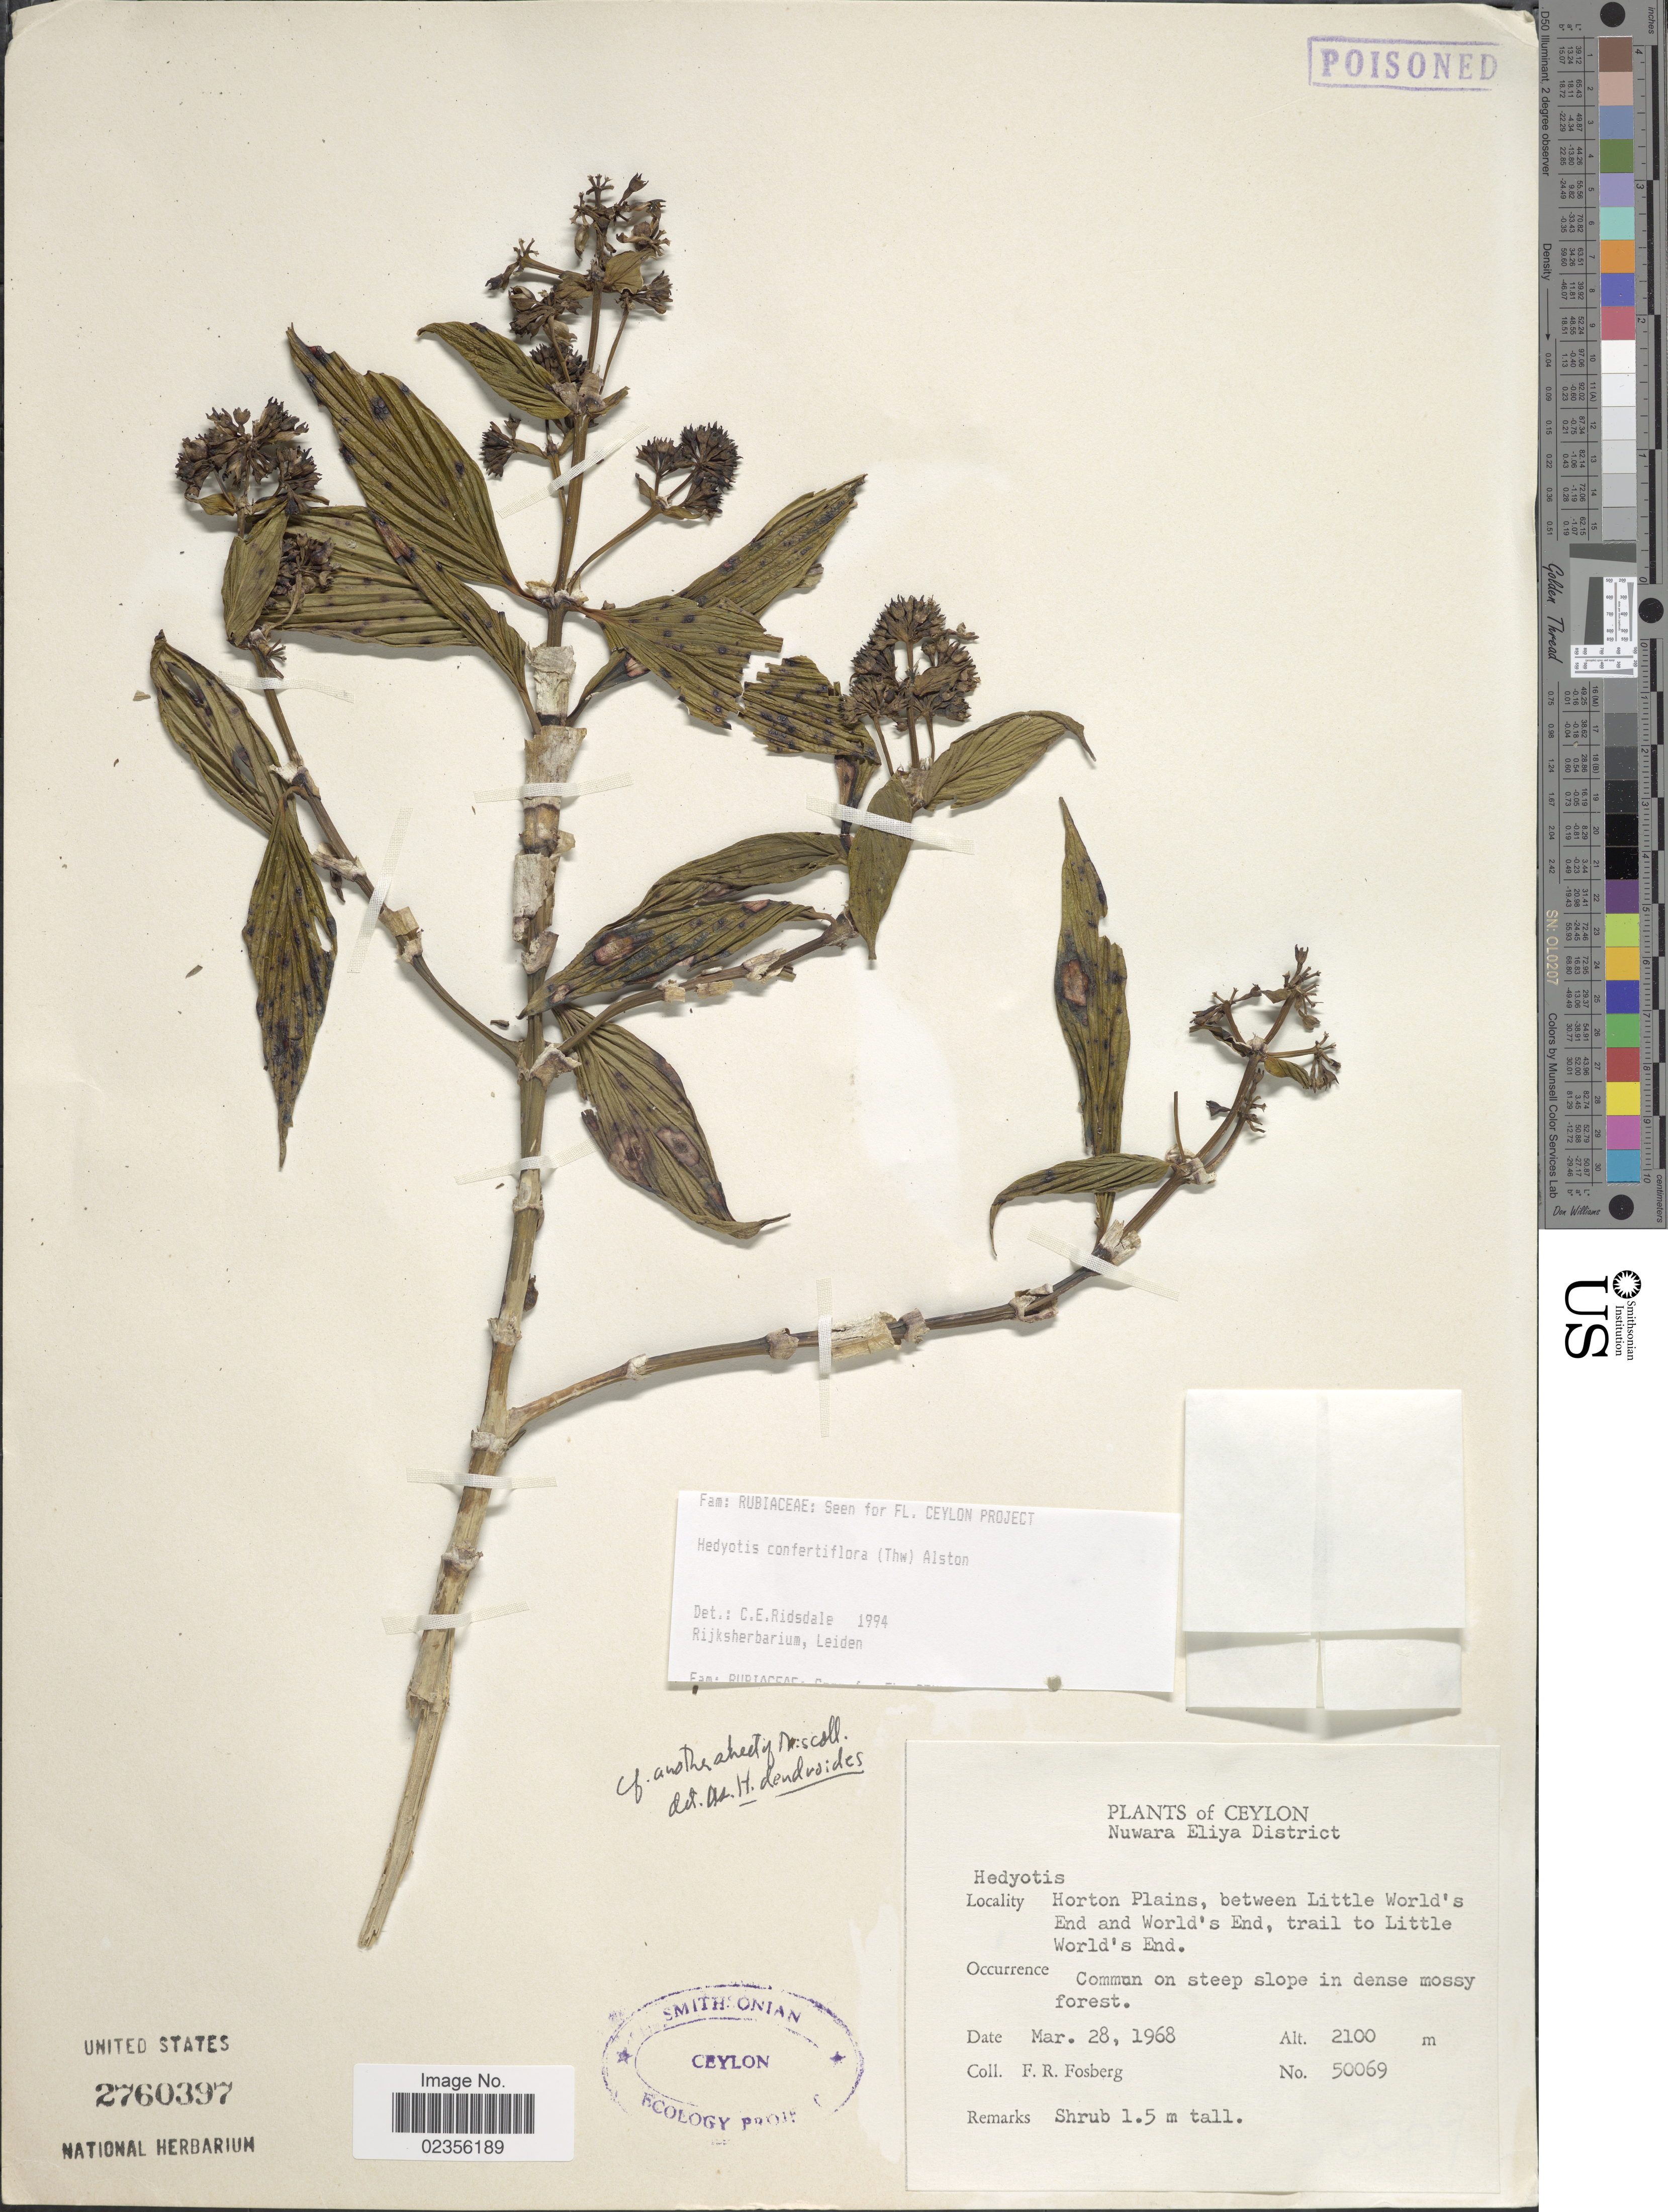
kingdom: Plantae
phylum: Tracheophyta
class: Magnoliopsida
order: Gentianales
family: Rubiaceae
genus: Hedyotis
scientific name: Hedyotis confertiflora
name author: (Thwaites) Alston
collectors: F. R. Fosberg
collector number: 50069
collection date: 1968-03-28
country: Sri Lanka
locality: Ceylon. Nuwara Eliya District. Horton Plains, between Little World's End and World's End, trail to Little World's End.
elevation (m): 2100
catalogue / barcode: US 2760397